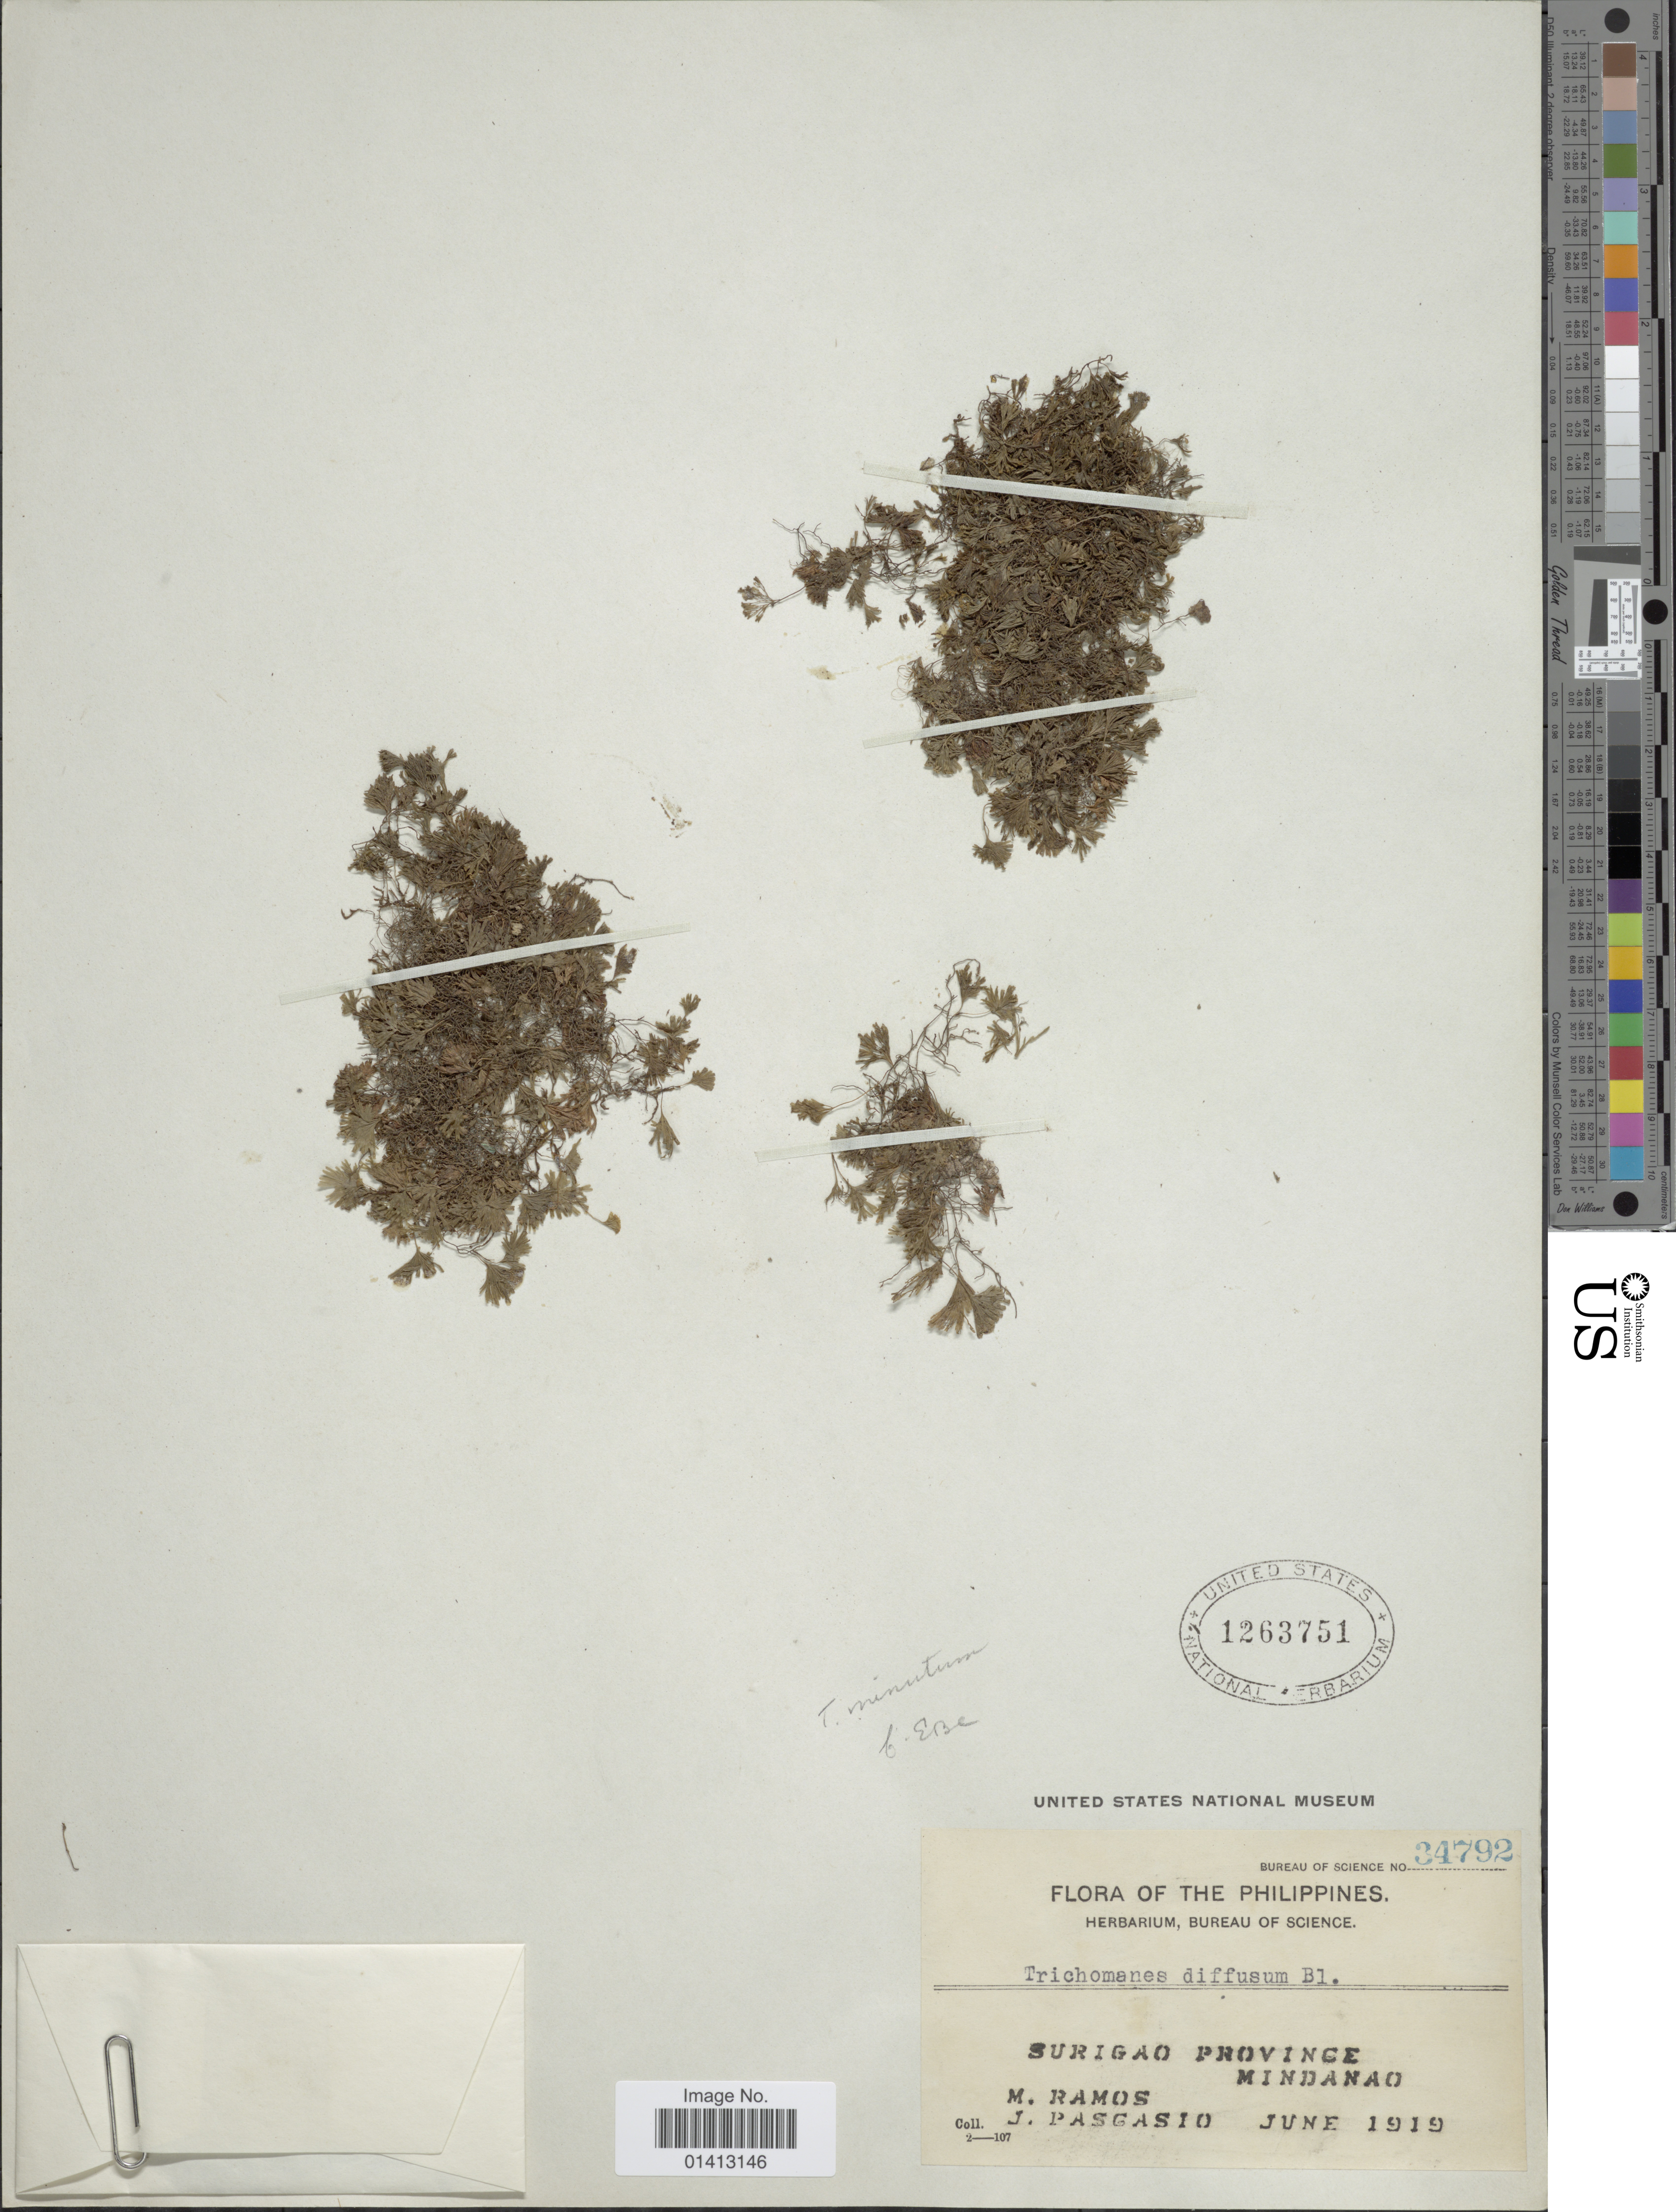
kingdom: Plantae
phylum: Tracheophyta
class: Polypodiopsida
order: Hymenophyllales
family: Hymenophyllaceae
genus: Crepidomanes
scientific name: Crepidomanes minutum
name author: (Blume) K. Iwats.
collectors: M. Ramos & J. Pasgasio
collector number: Bureau of Science 34792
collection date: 1919-06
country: Philippines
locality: Surigao Province, Mindanao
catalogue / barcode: US 1263751